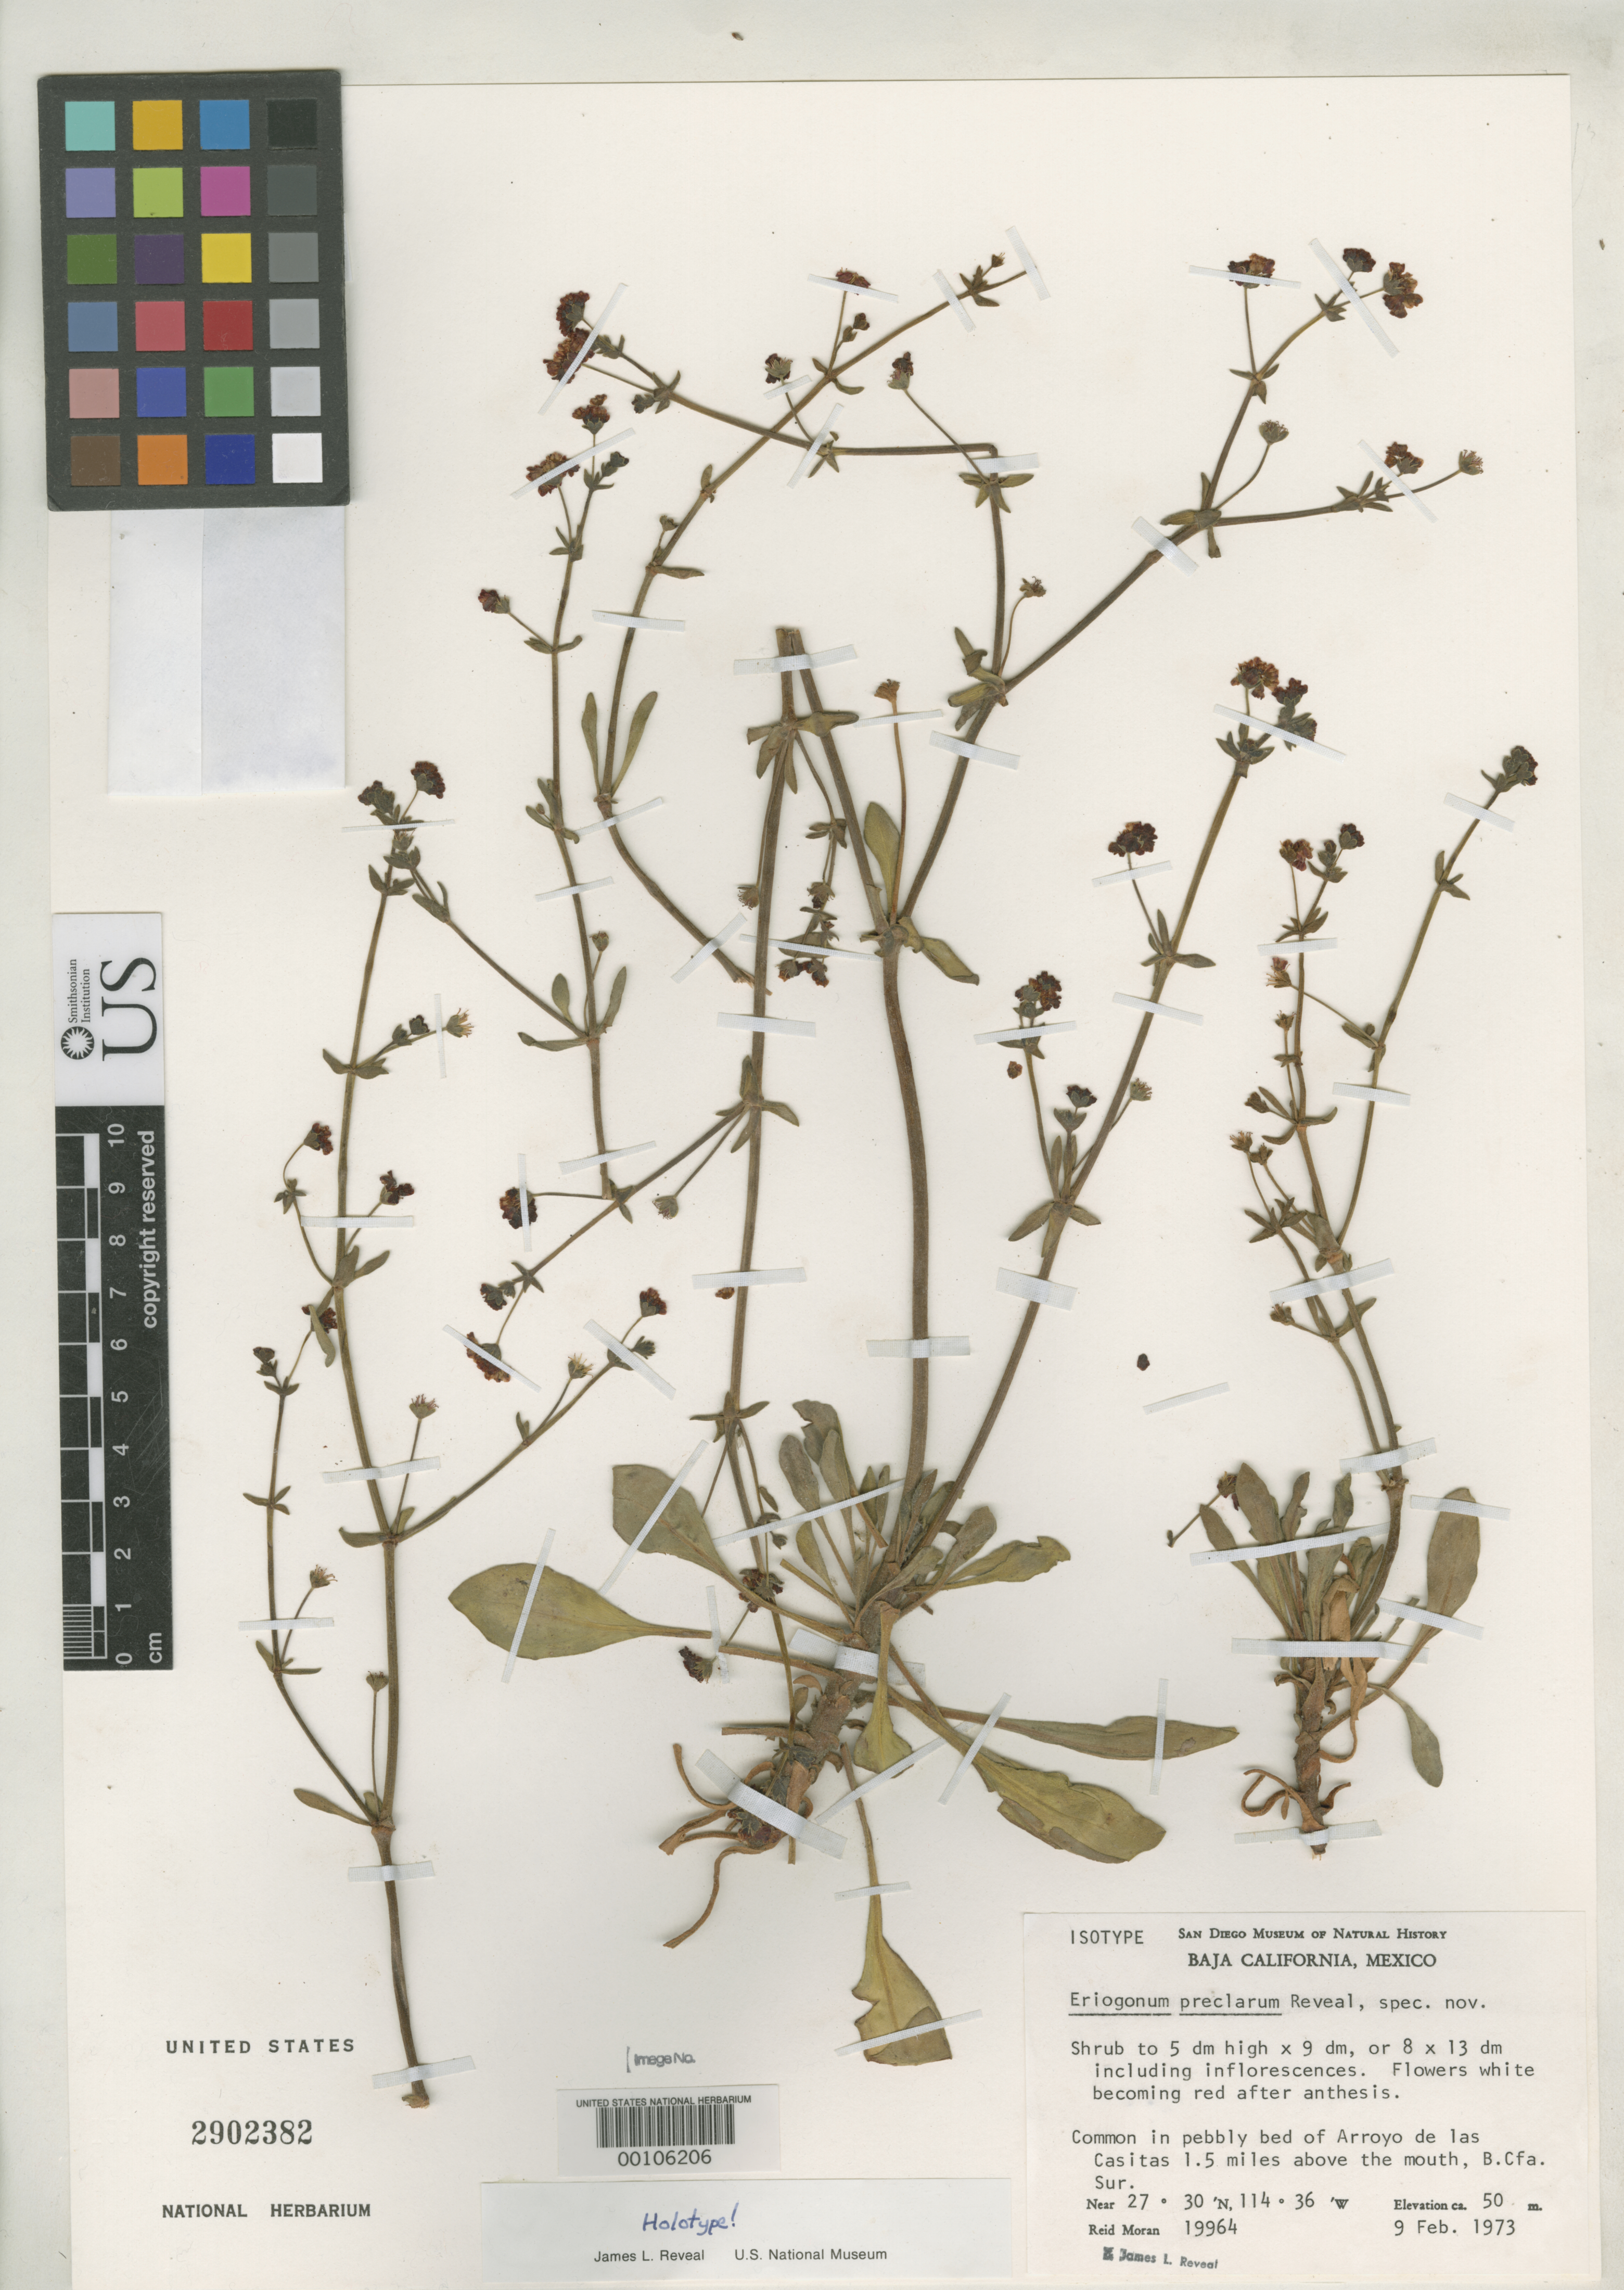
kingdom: Plantae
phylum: Tracheophyta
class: Magnoliopsida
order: Caryophyllales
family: Polygonaceae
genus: Eriogonum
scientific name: Eriogonum preclarum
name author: Reveal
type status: Isotype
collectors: R. V. Moran & J. L. Reveal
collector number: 19964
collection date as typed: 09 Feb 1973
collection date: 1973-02-09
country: Mexico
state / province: Baja California Sur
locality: Above mouth of Arroyo de Las Casitas, Vizcaino Desert.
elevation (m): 50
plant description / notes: This sheet annotated by Reveal (undated) as "Holotype", apparently in error (see USNH 3635479).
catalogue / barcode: US 2902382